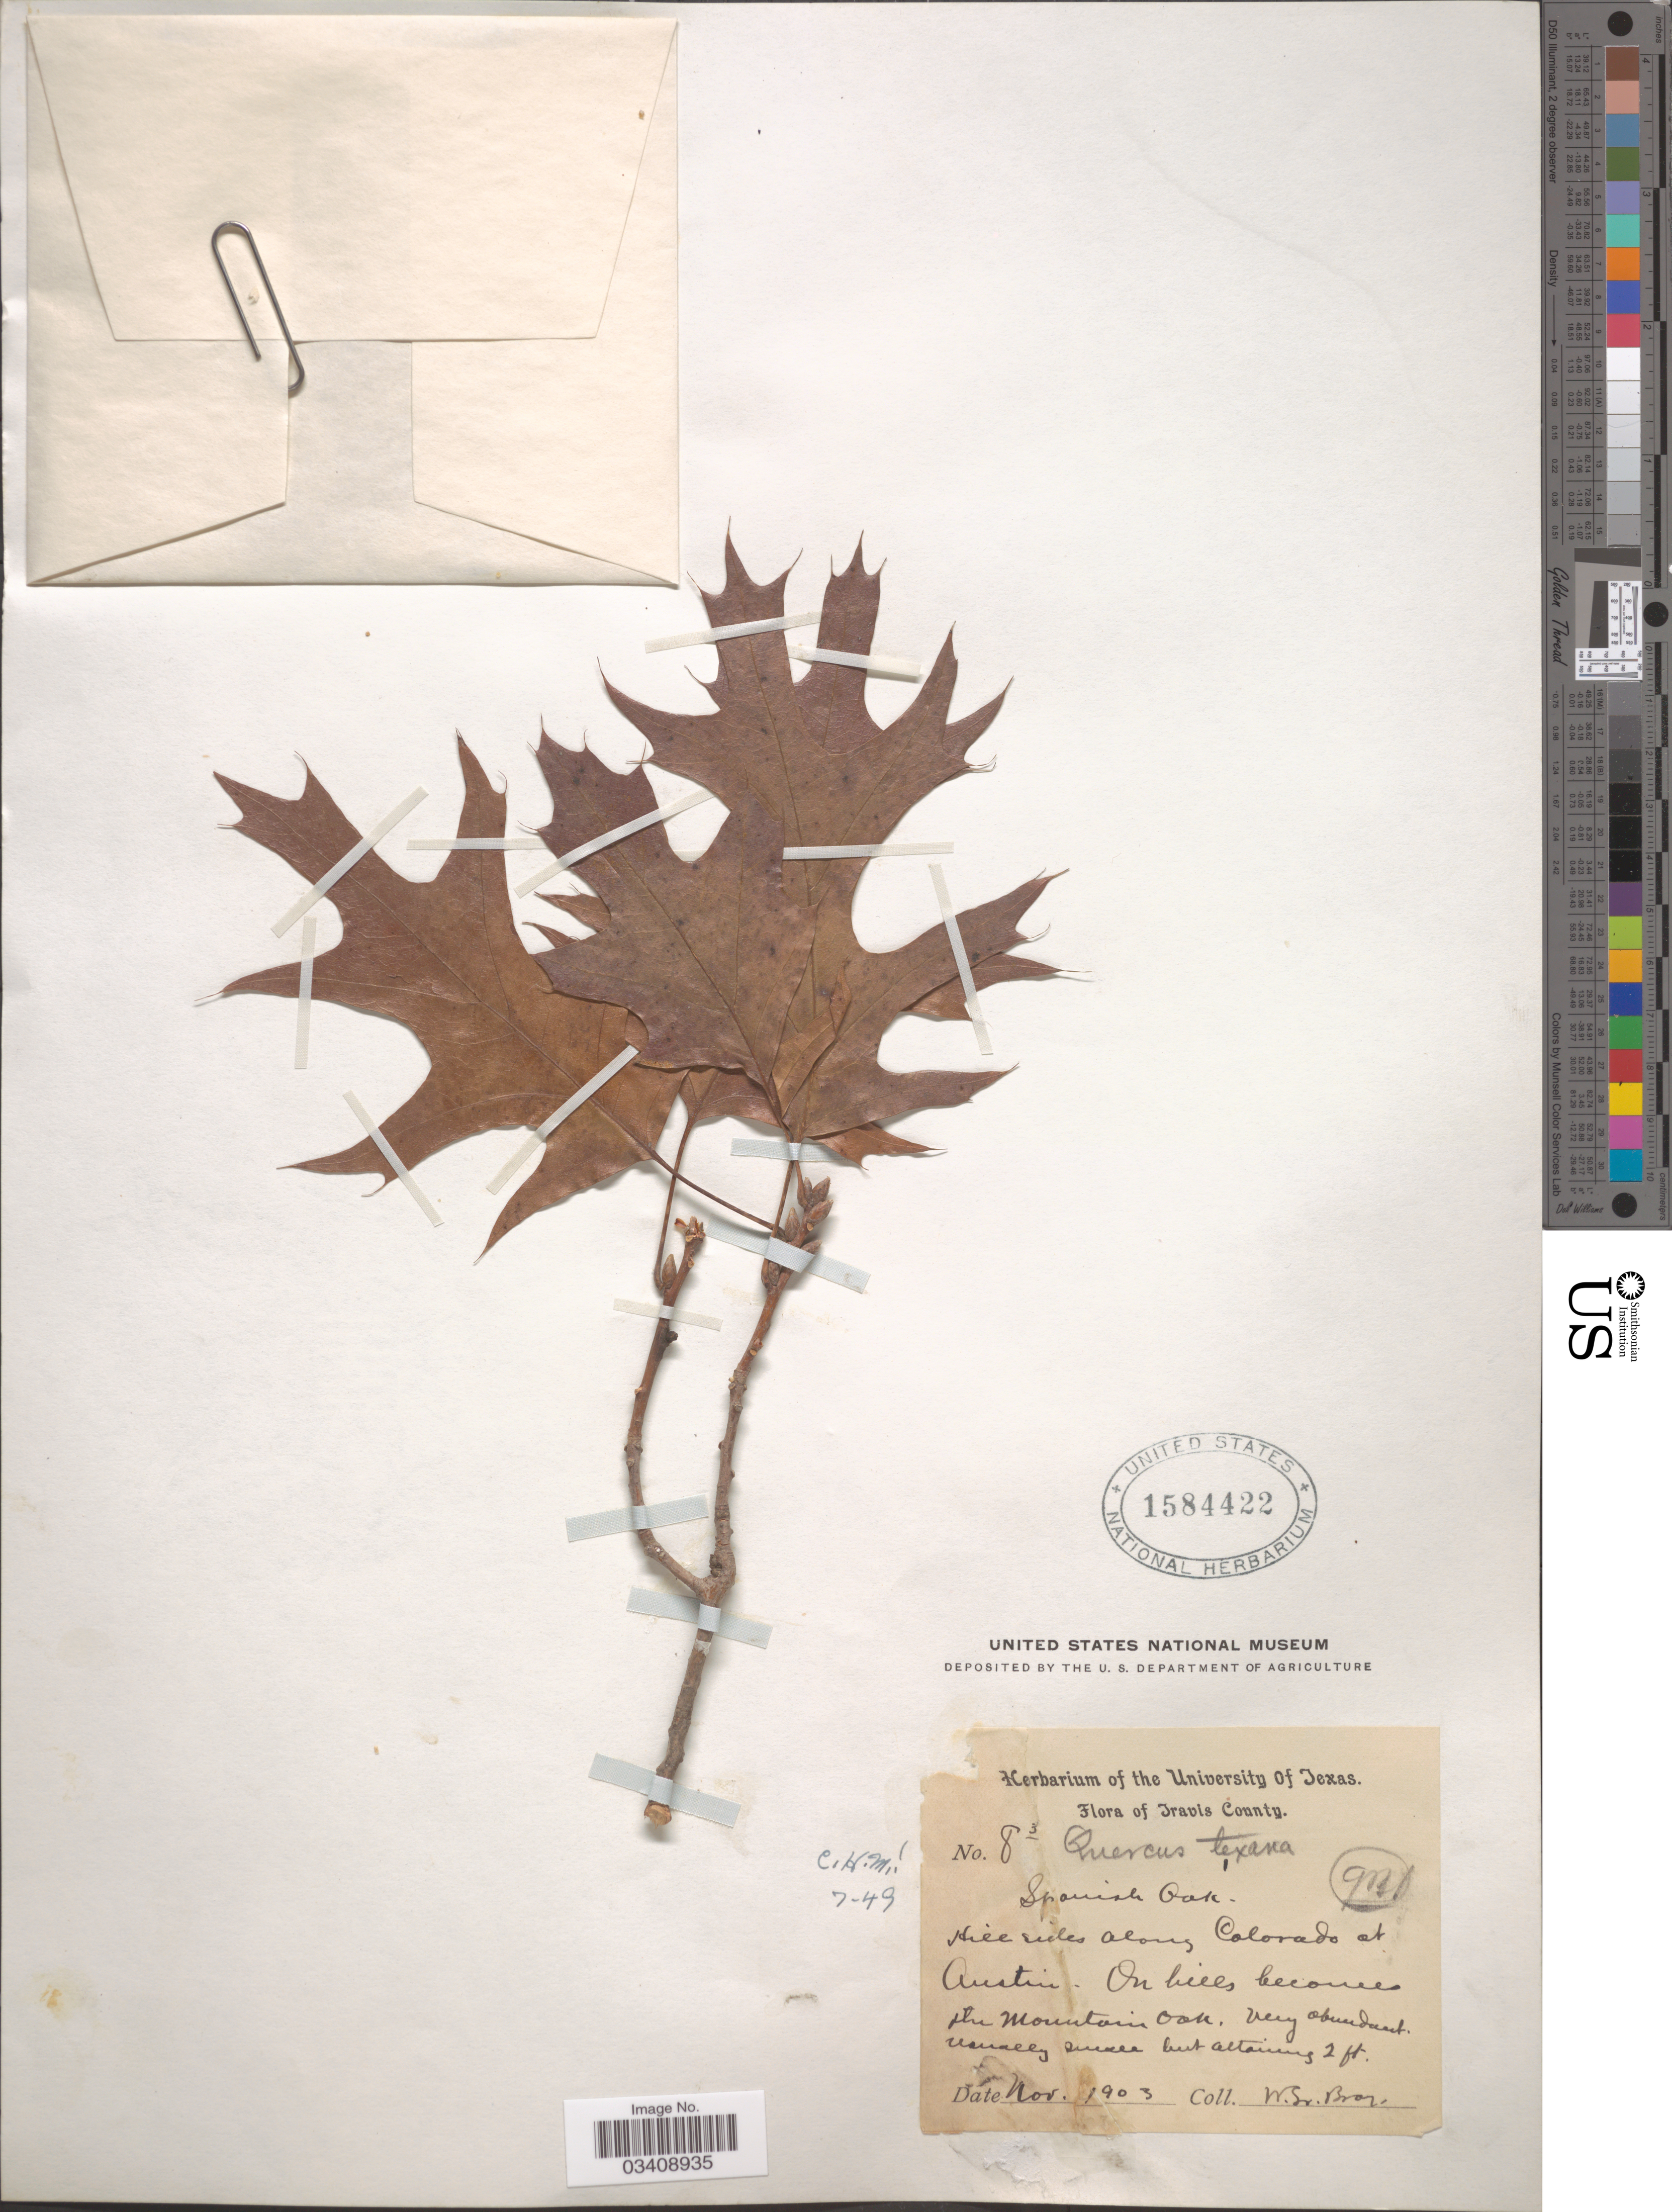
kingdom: Plantae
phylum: Tracheophyta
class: Magnoliopsida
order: Fagales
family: Fagaceae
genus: Quercus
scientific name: Quercus texana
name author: Buckley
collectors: W. L. Bray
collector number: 83*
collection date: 1903-11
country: United States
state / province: Texas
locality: Travis County. Hillsides along Colorado at Austin. On hills becomes the Mountain Oak.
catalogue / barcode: US 1584422